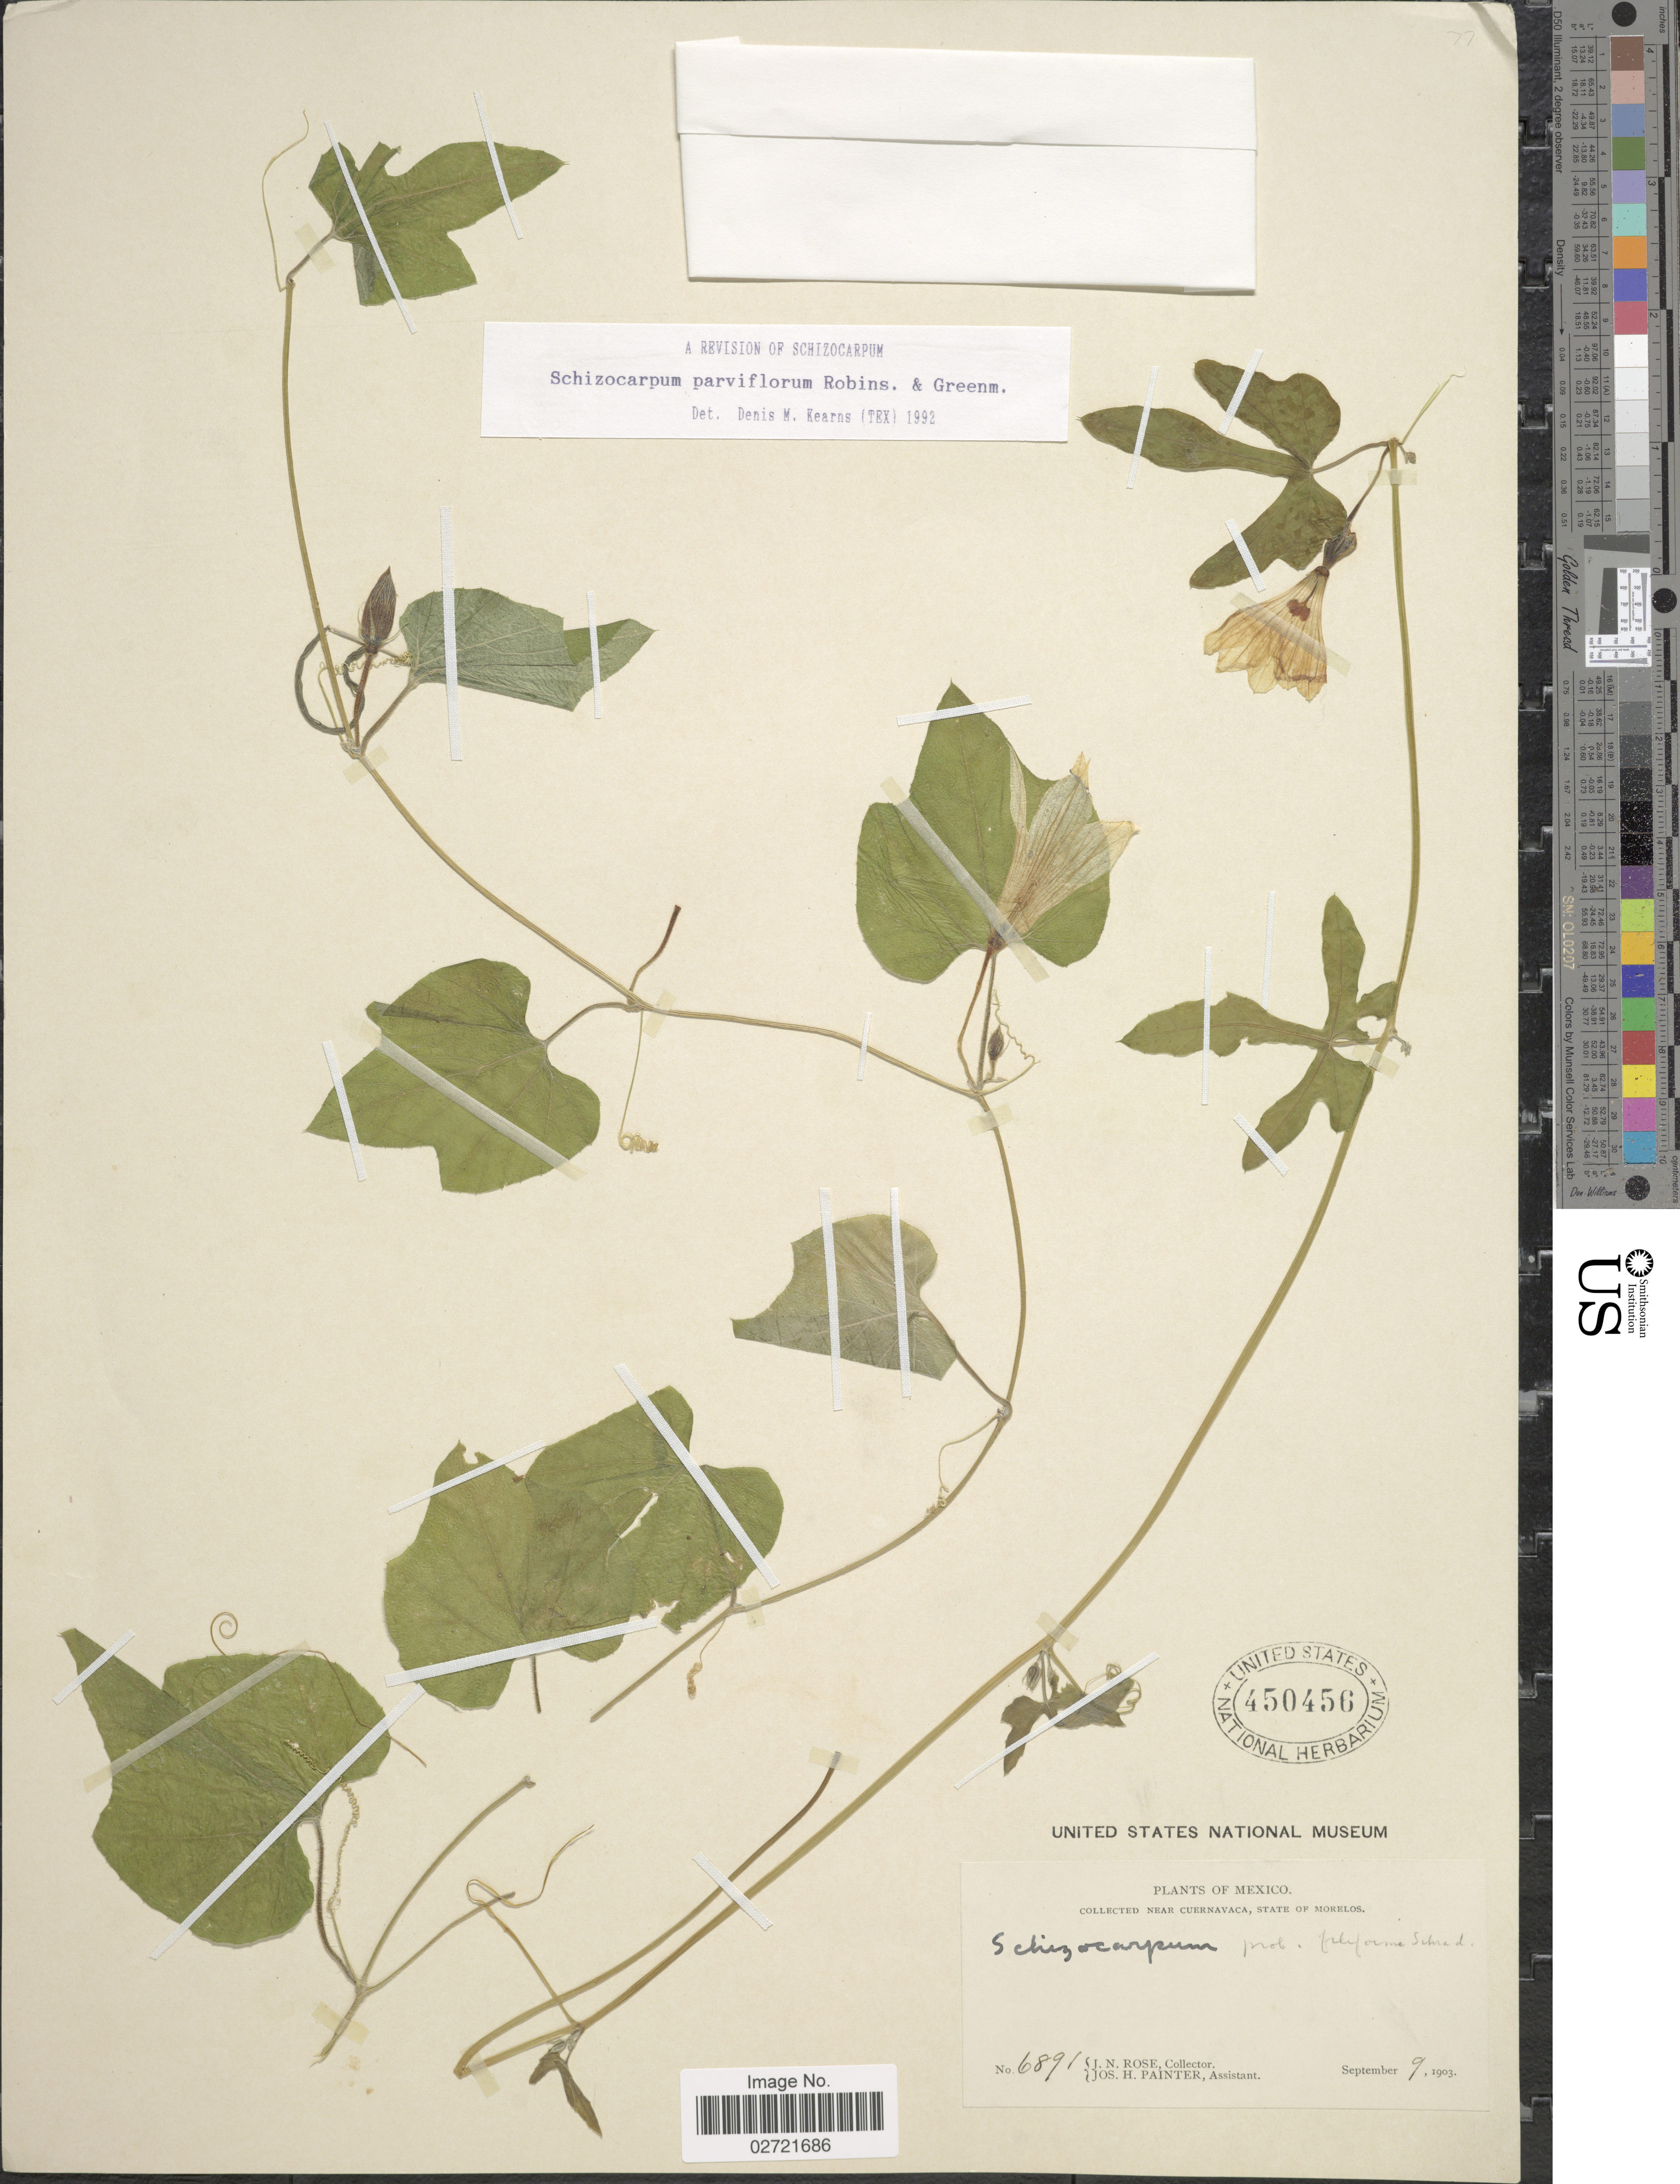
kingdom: Plantae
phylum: Tracheophyta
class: Magnoliopsida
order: Cucurbitales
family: Cucurbitaceae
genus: Schizocarpum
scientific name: Schizocarpum parviflorum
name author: B.L. Rob. & Greenm.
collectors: J. N. Rose & J. H. Painter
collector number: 6891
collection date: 1903-09-09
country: Mexico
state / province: Morelos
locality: Near Cuernavaca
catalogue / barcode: US 450456